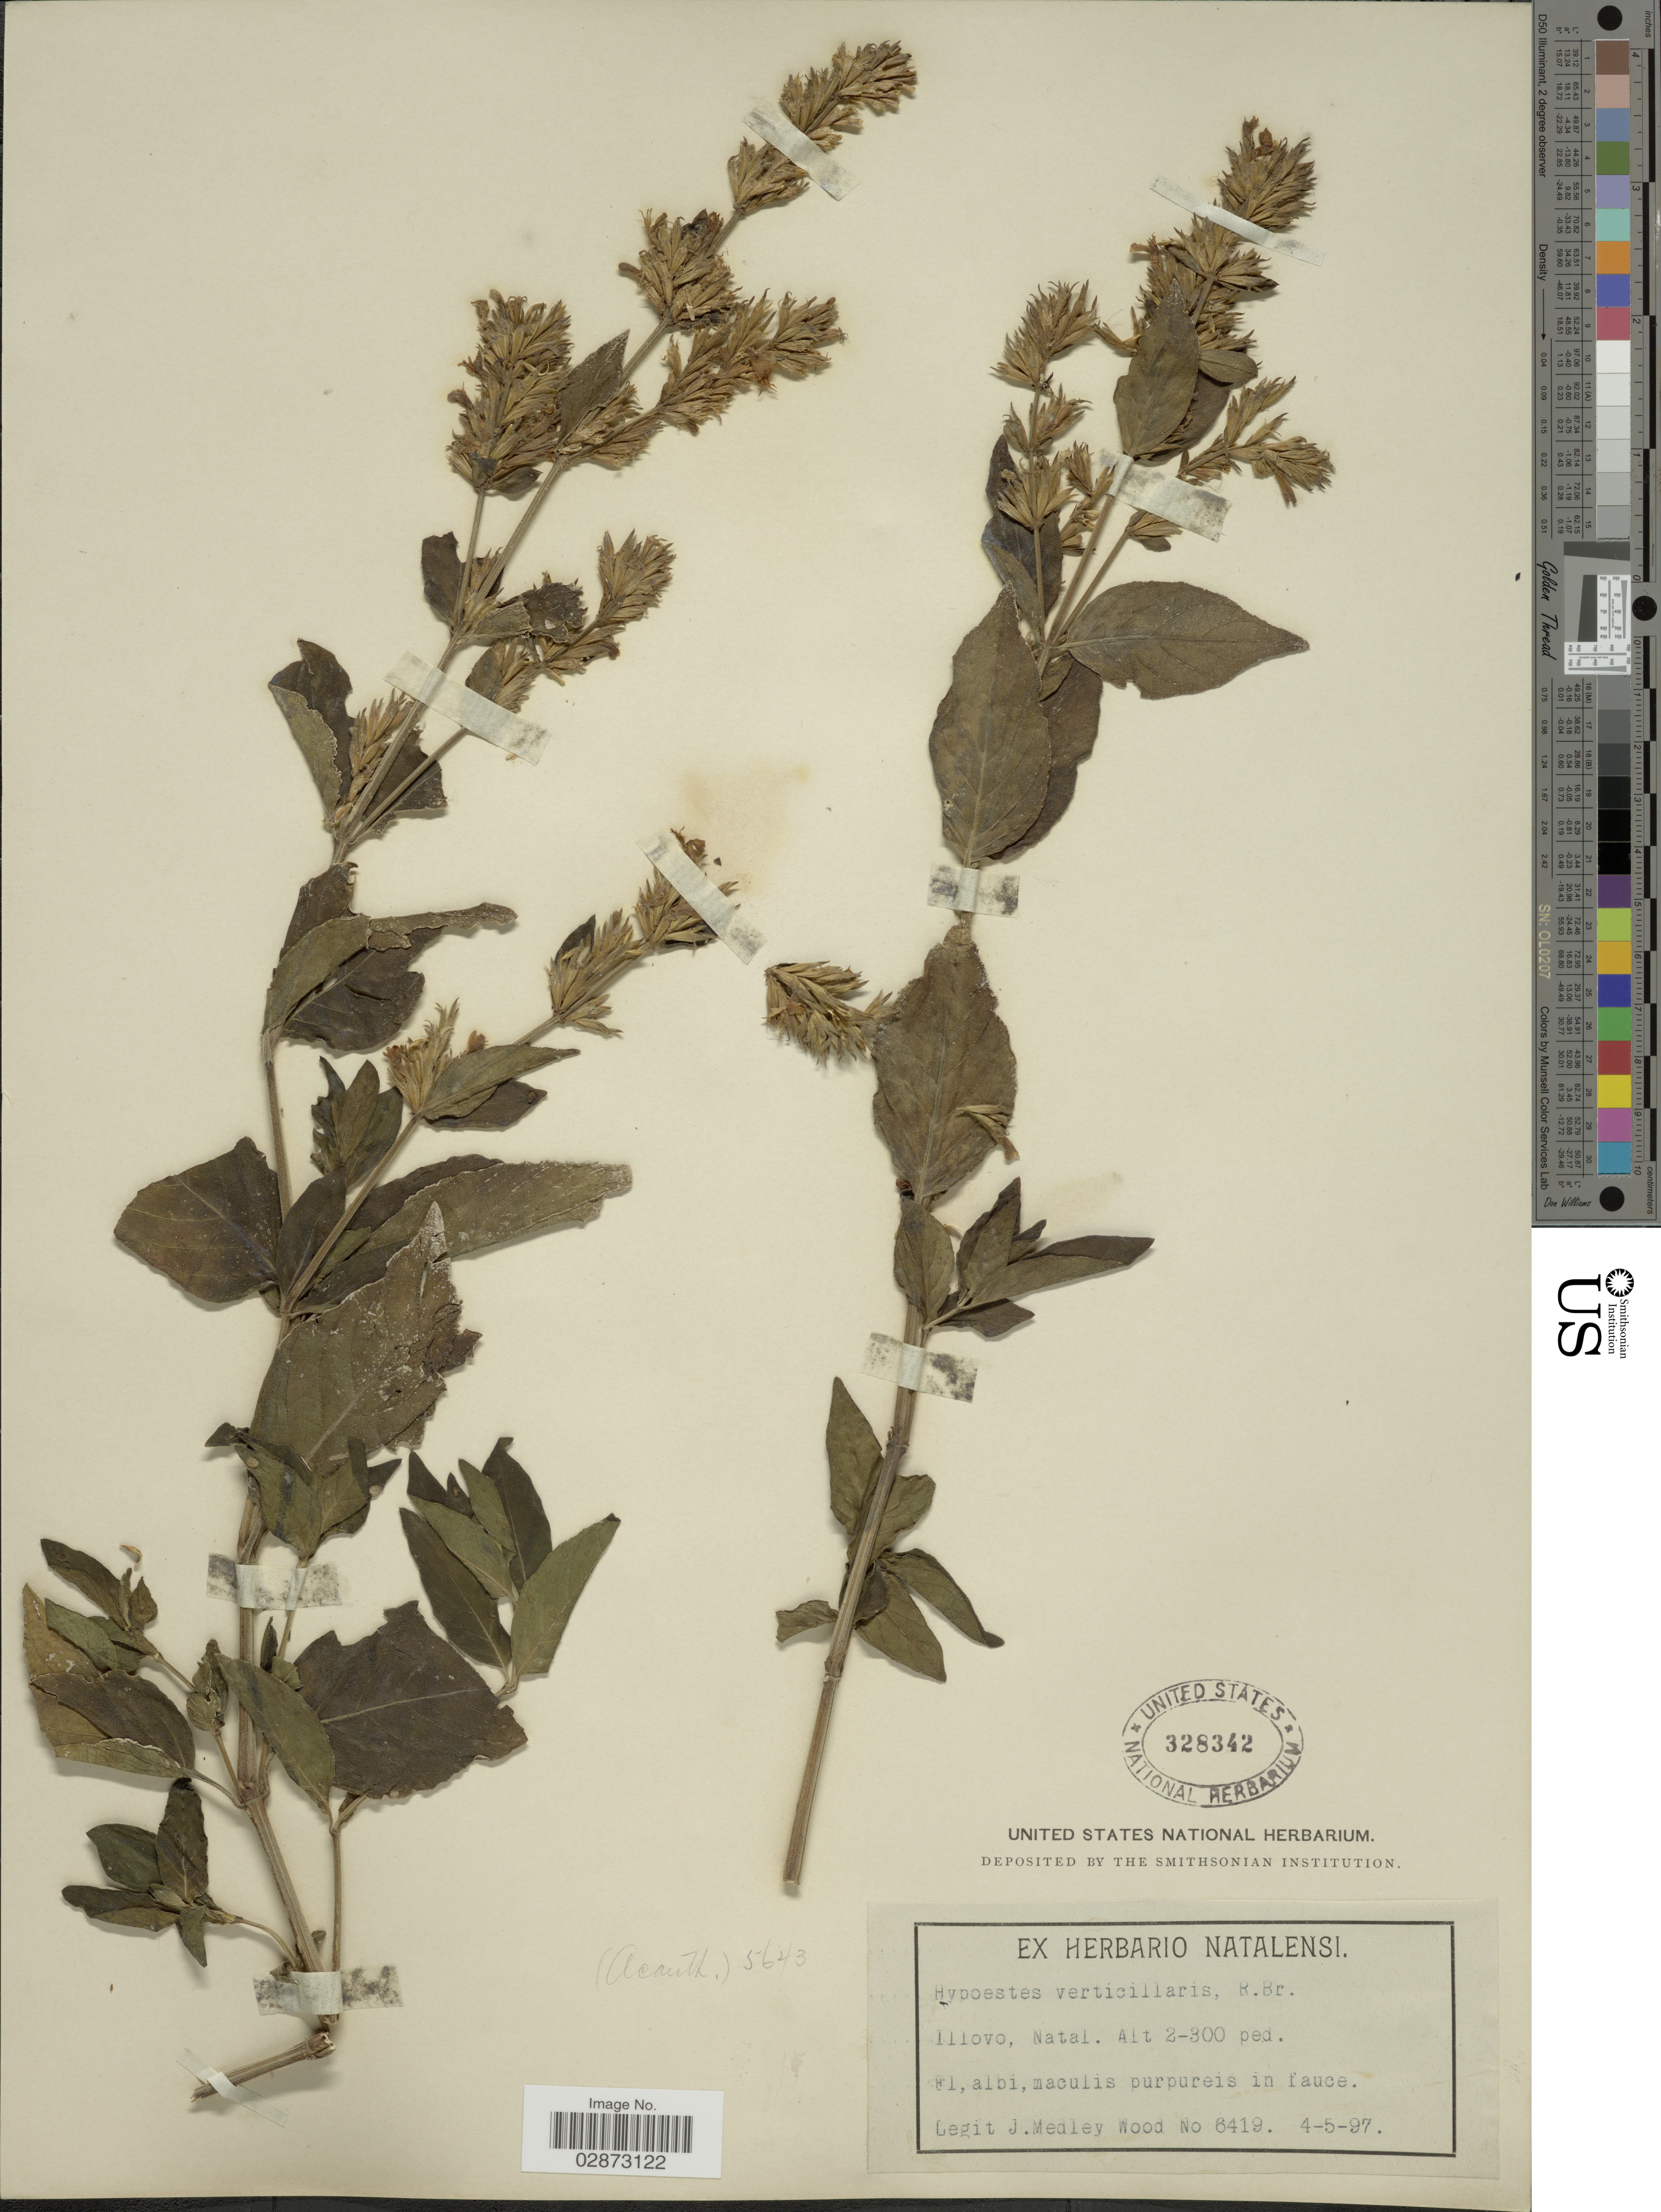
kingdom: Plantae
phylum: Tracheophyta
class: Magnoliopsida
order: Lamiales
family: Acanthaceae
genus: Hypoestes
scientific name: Hypoestes verticillaris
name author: (L. f.) Sol.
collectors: J. Medley Wood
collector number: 6419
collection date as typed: Transcribed d/m/y: 4/5/97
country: South Africa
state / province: KwaZulu-Natal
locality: Illovo, Natal.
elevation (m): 61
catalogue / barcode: US 328342